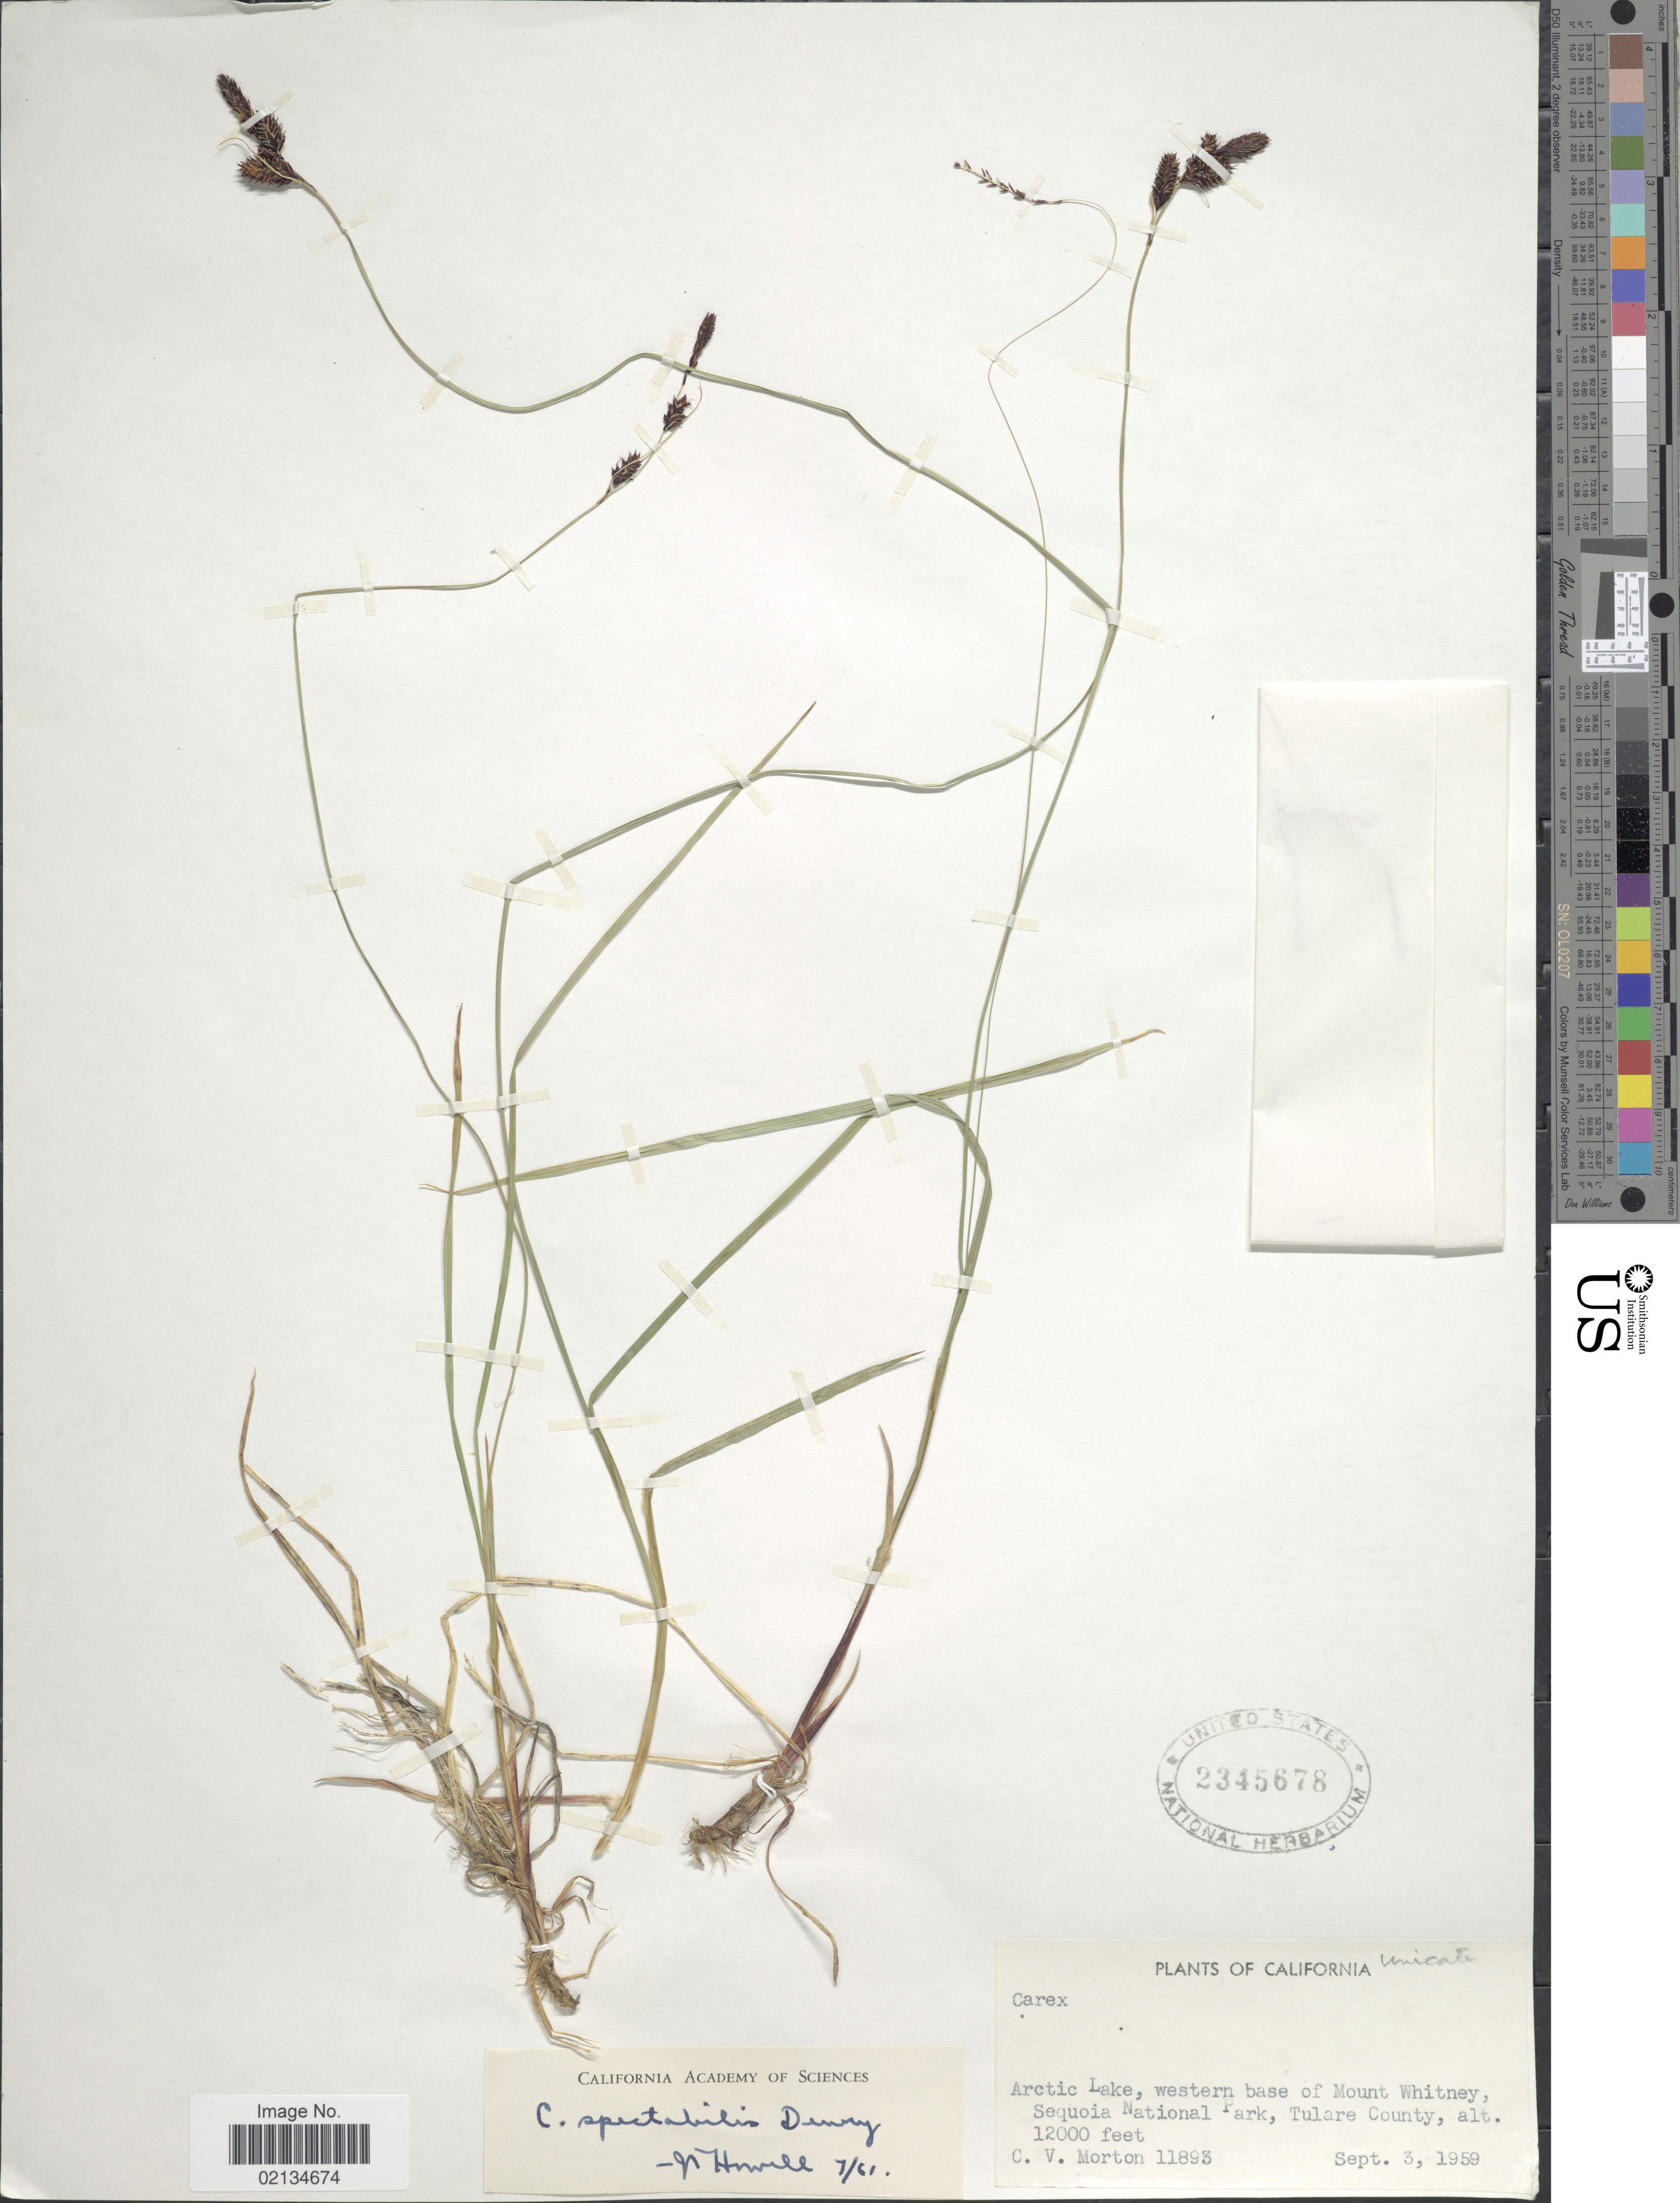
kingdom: Plantae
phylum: Tracheophyta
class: Liliopsida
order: Poales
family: Cyperaceae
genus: Carex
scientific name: Carex spectabilis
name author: Dewey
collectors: C. V. Morton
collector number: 11893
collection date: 1959-09-03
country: United States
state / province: California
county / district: Tulare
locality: Arctic Lake, western base of Mount Whitney, Sequoia National Park, Tulare County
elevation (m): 3658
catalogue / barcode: US 2345678